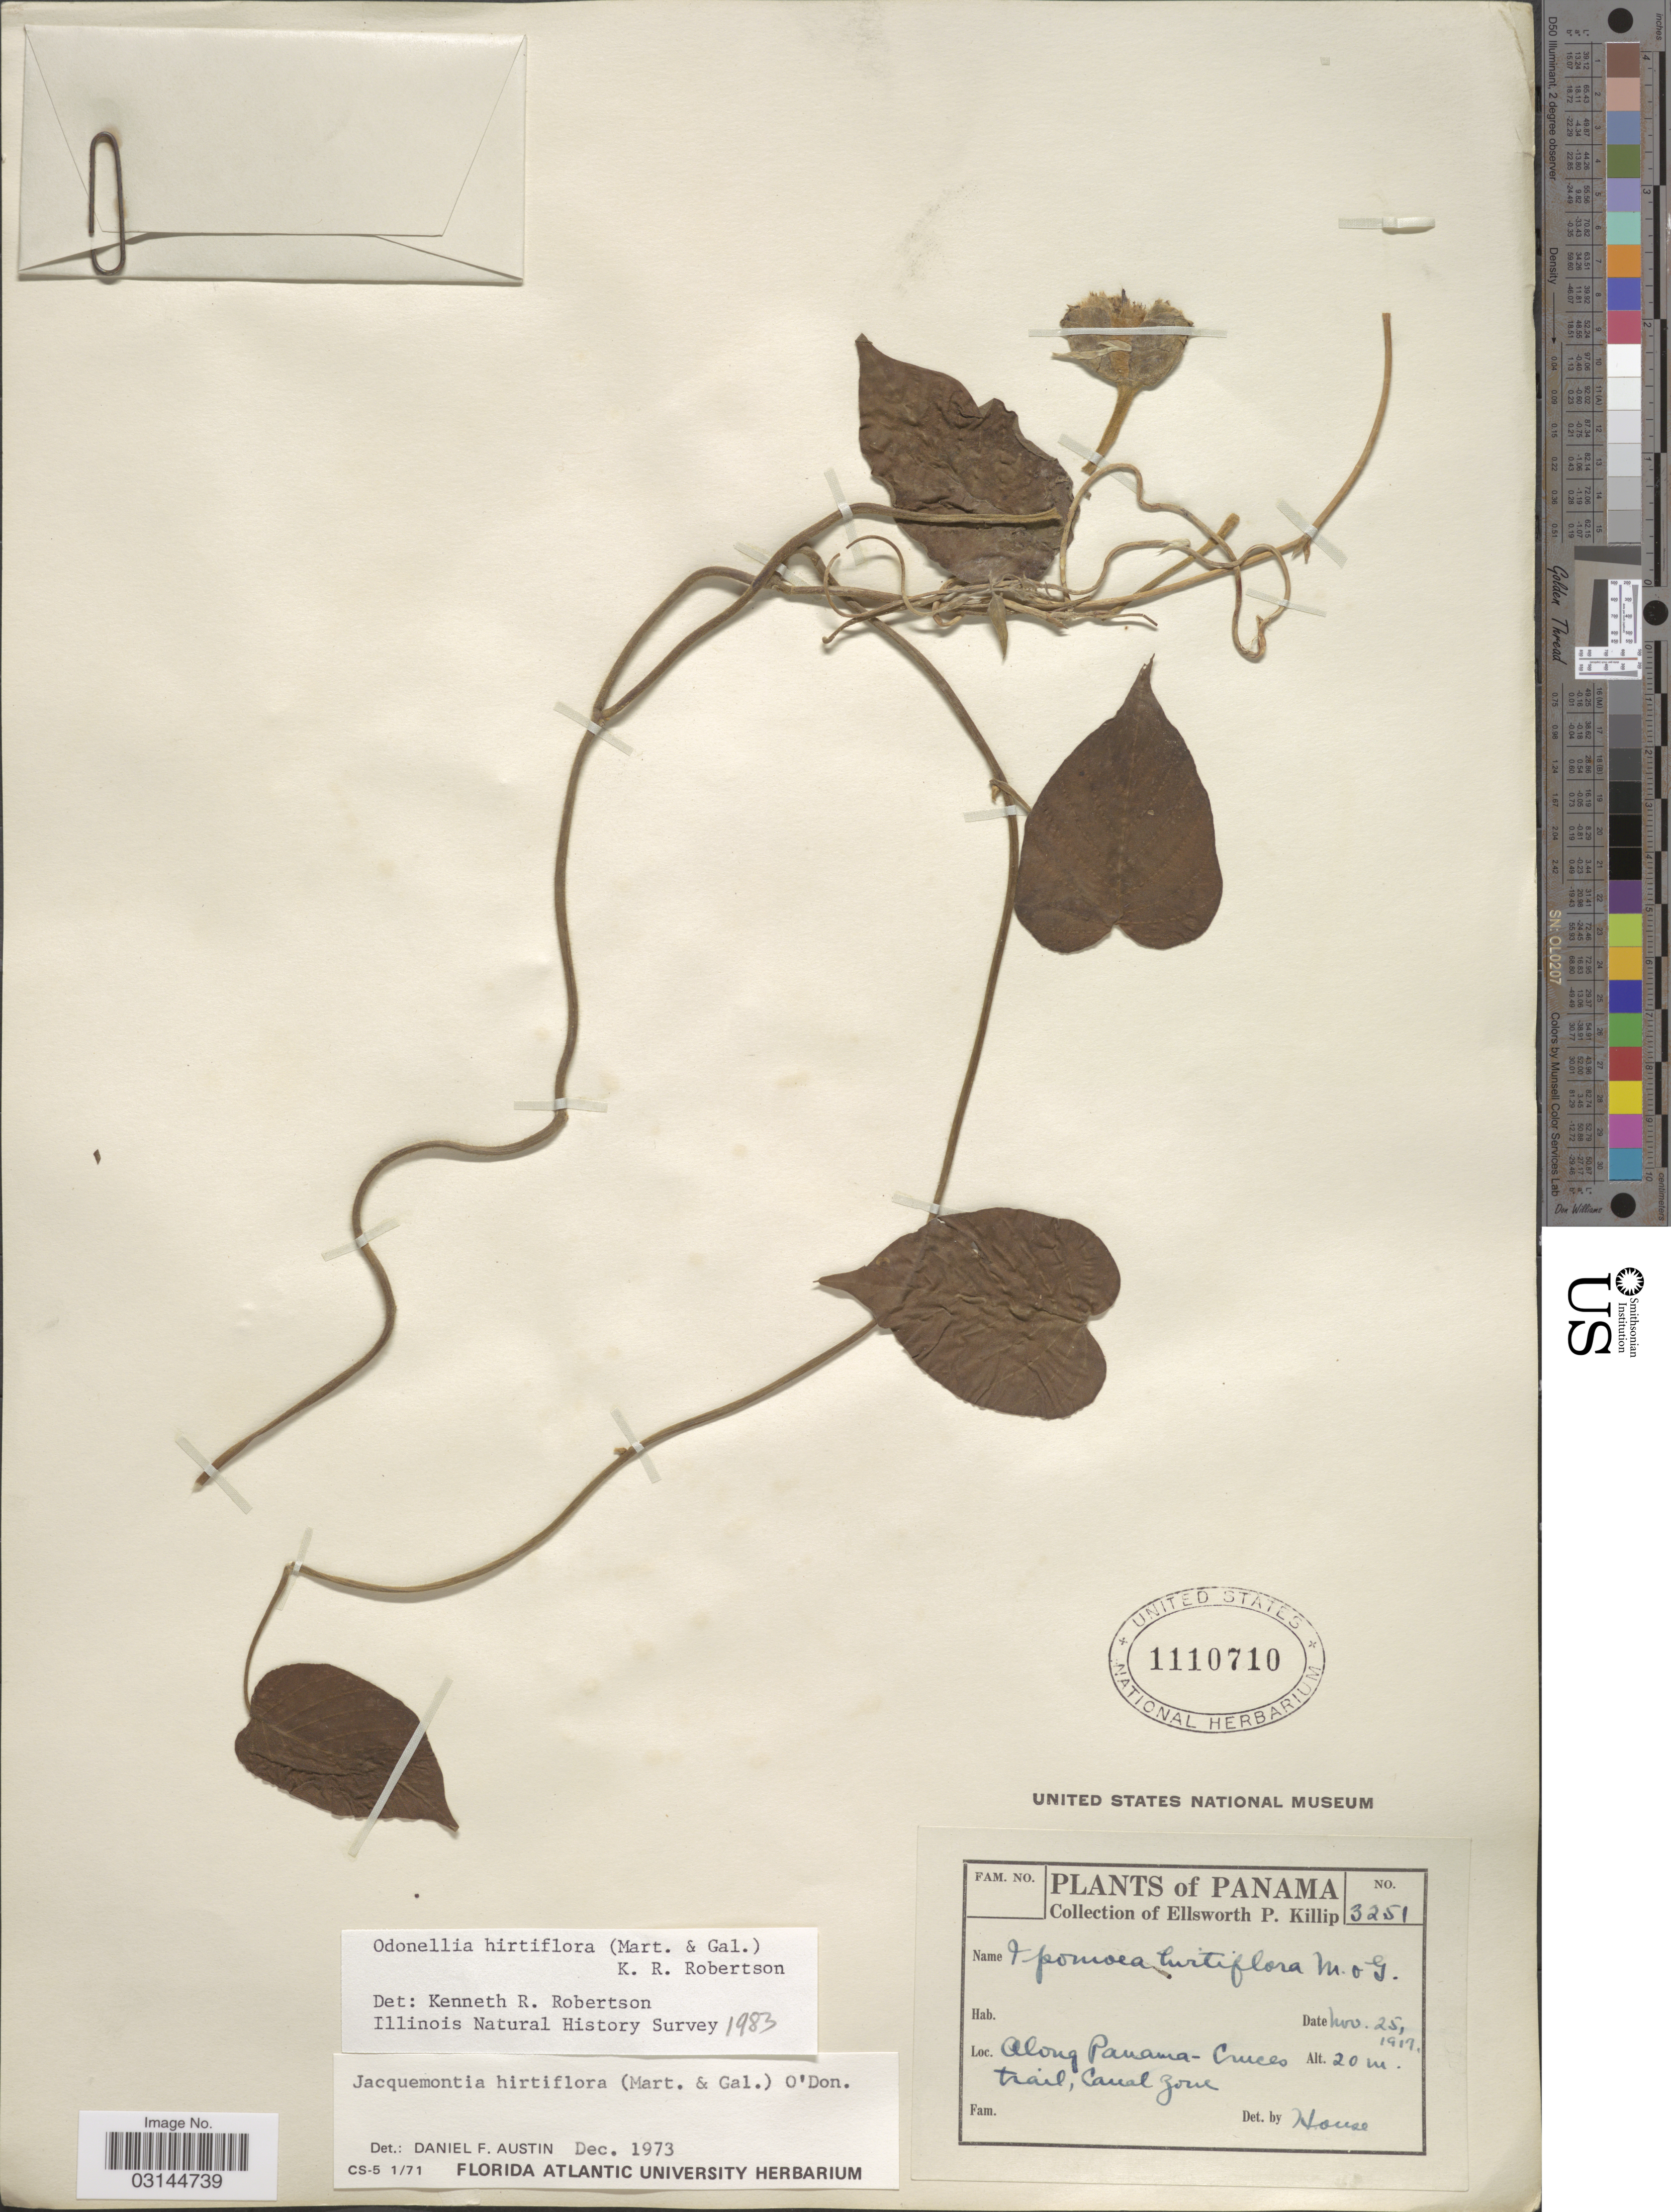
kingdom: Plantae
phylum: Tracheophyta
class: Magnoliopsida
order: Solanales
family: Convolvulaceae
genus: Odonellia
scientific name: Odonellia hirtiflora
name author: (M. Martens & Galeotti) K.R. Robertson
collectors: E. P. Killip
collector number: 3251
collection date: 1917-11-25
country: Panama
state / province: Colón / Panamá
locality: Along Panama-Cruces trail, Canal Zone.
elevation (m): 20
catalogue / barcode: US 1110710